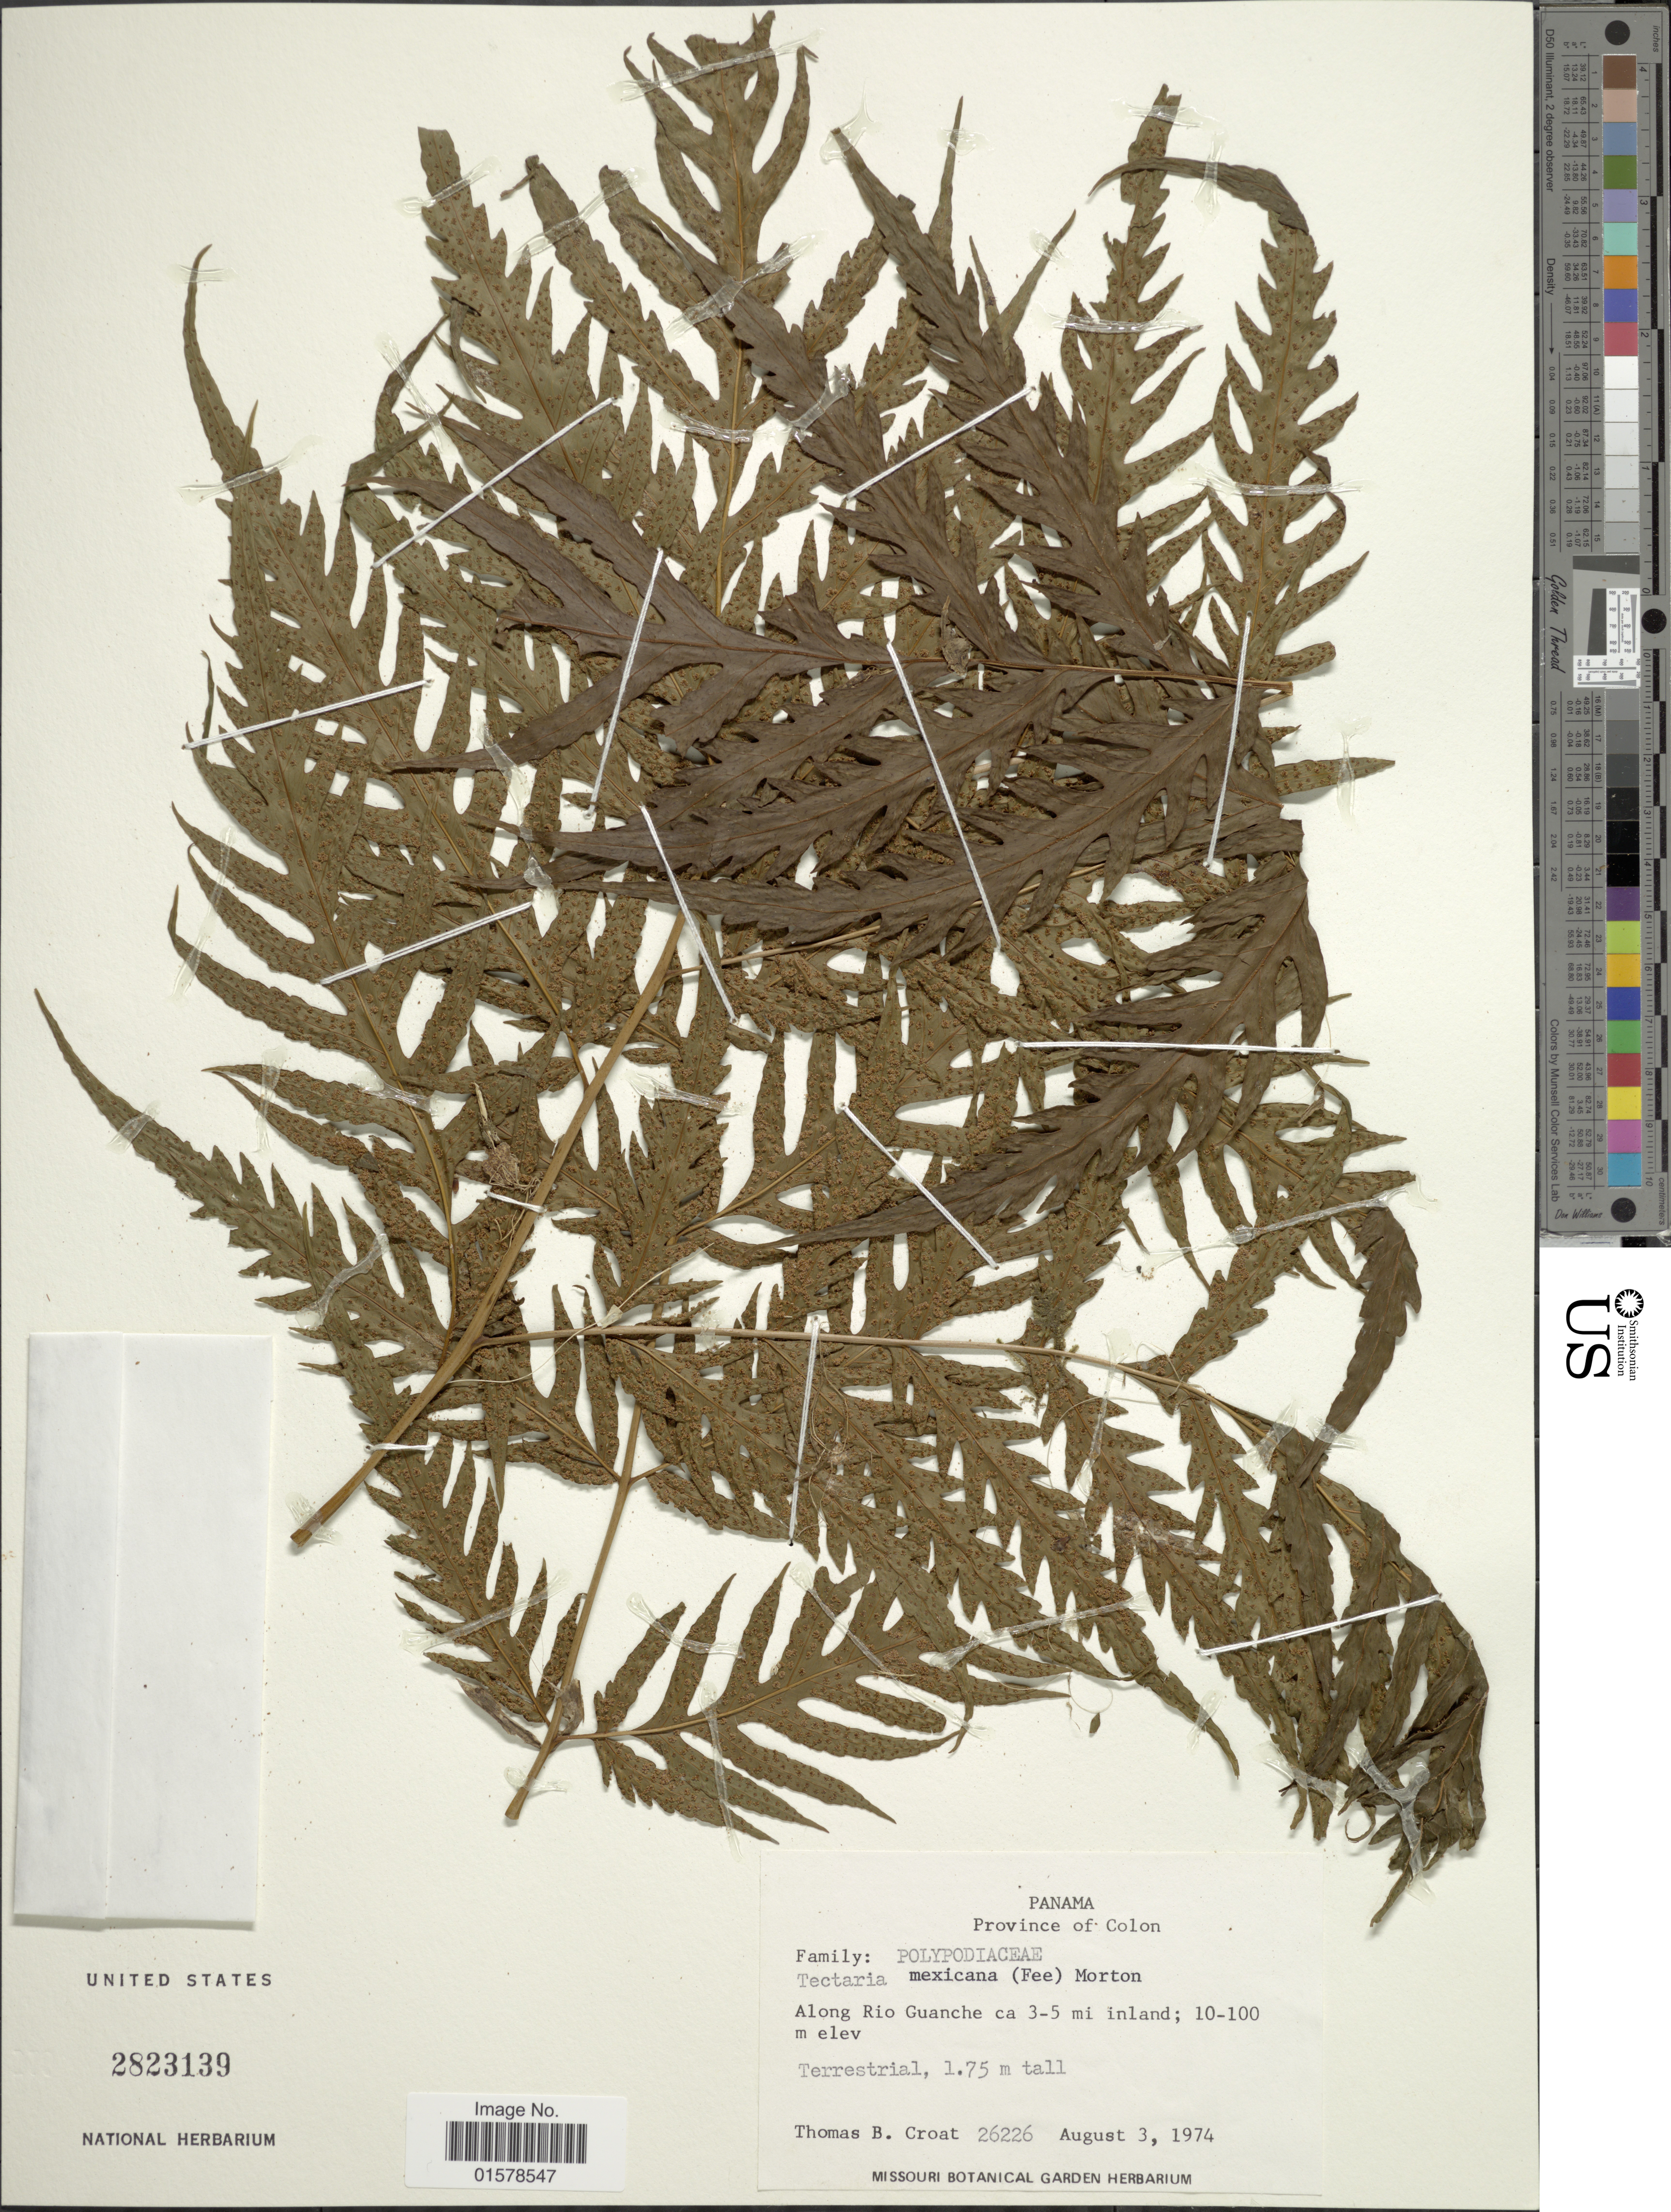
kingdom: Plantae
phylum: Tracheophyta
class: Polypodiopsida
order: Polypodiales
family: Tectariaceae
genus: Tectaria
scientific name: Tectaria mexicana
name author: (Fée) C.V. Morton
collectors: T. B. Croat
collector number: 26226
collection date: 1974-08-03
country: Panama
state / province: Colón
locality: Province of Colon. Along Rio GUanche 3-5 mi inland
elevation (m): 10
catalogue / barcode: US 2823139